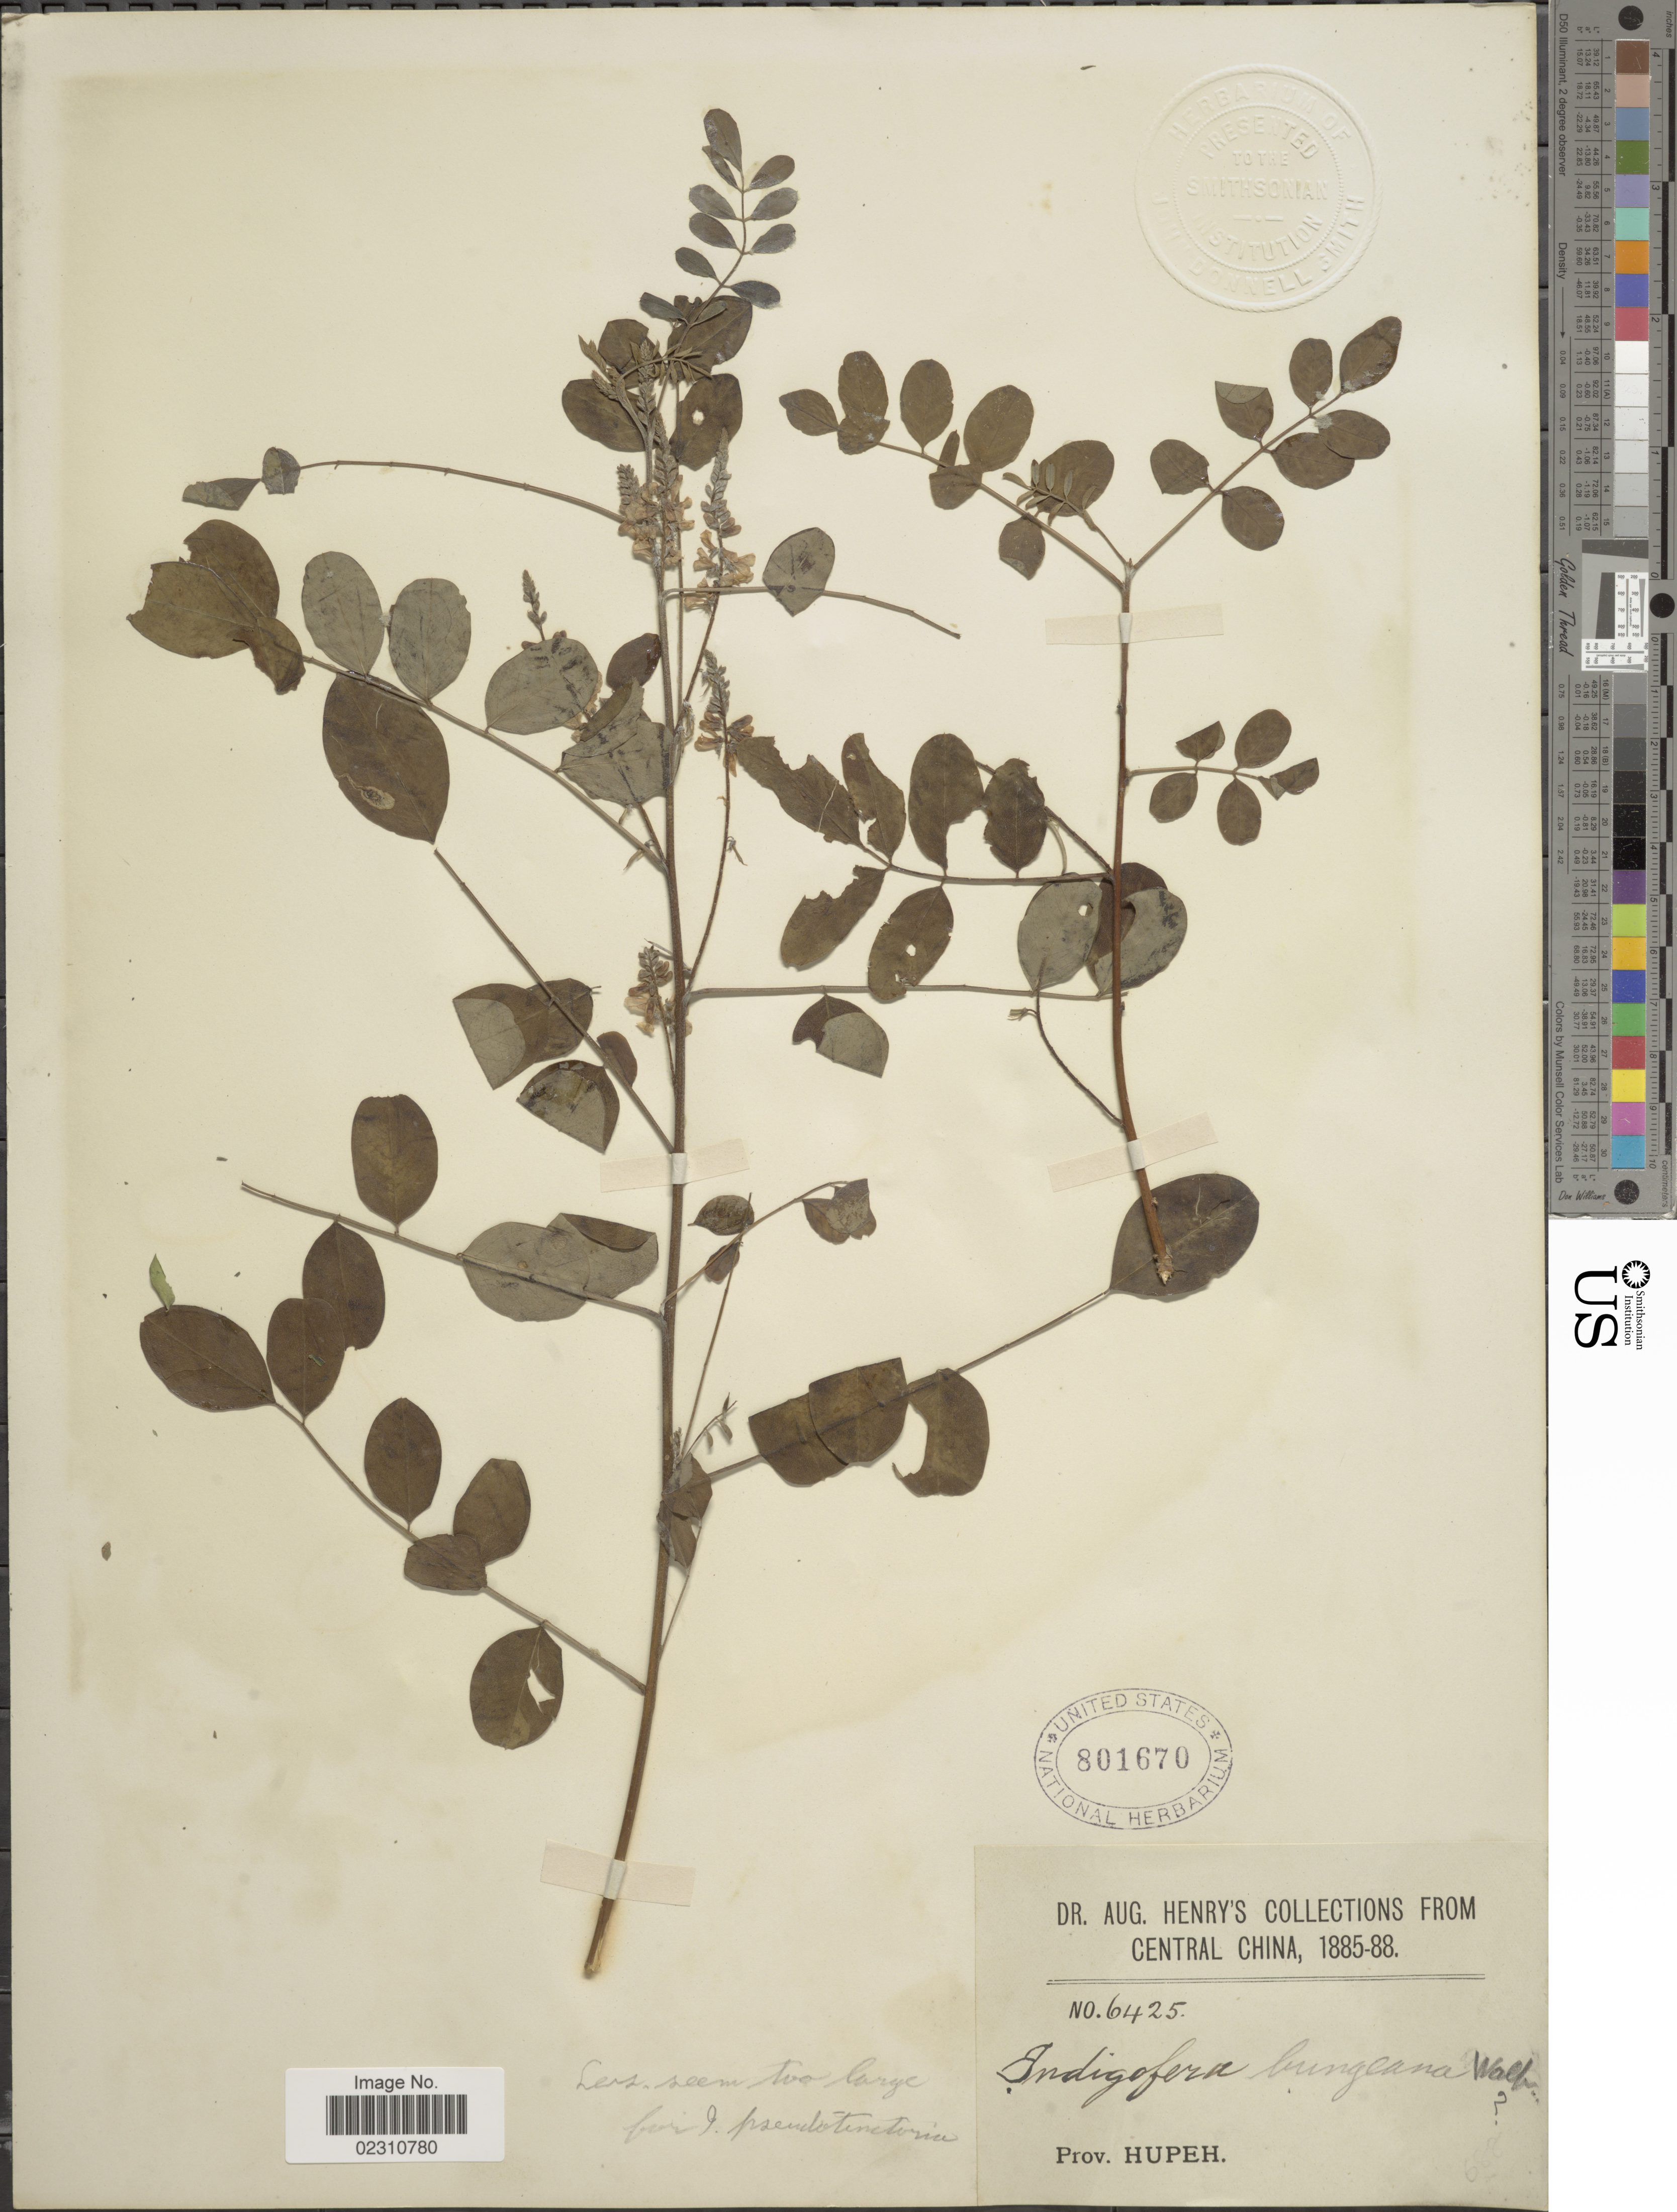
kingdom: Plantae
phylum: Tracheophyta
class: Magnoliopsida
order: Fabales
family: Fabaceae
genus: Indigofera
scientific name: Indigofera bungeana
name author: Walp.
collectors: A. Henry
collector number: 6425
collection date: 1885/1888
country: China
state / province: Hubei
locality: Prov. Hupeh.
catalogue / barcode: US 801670